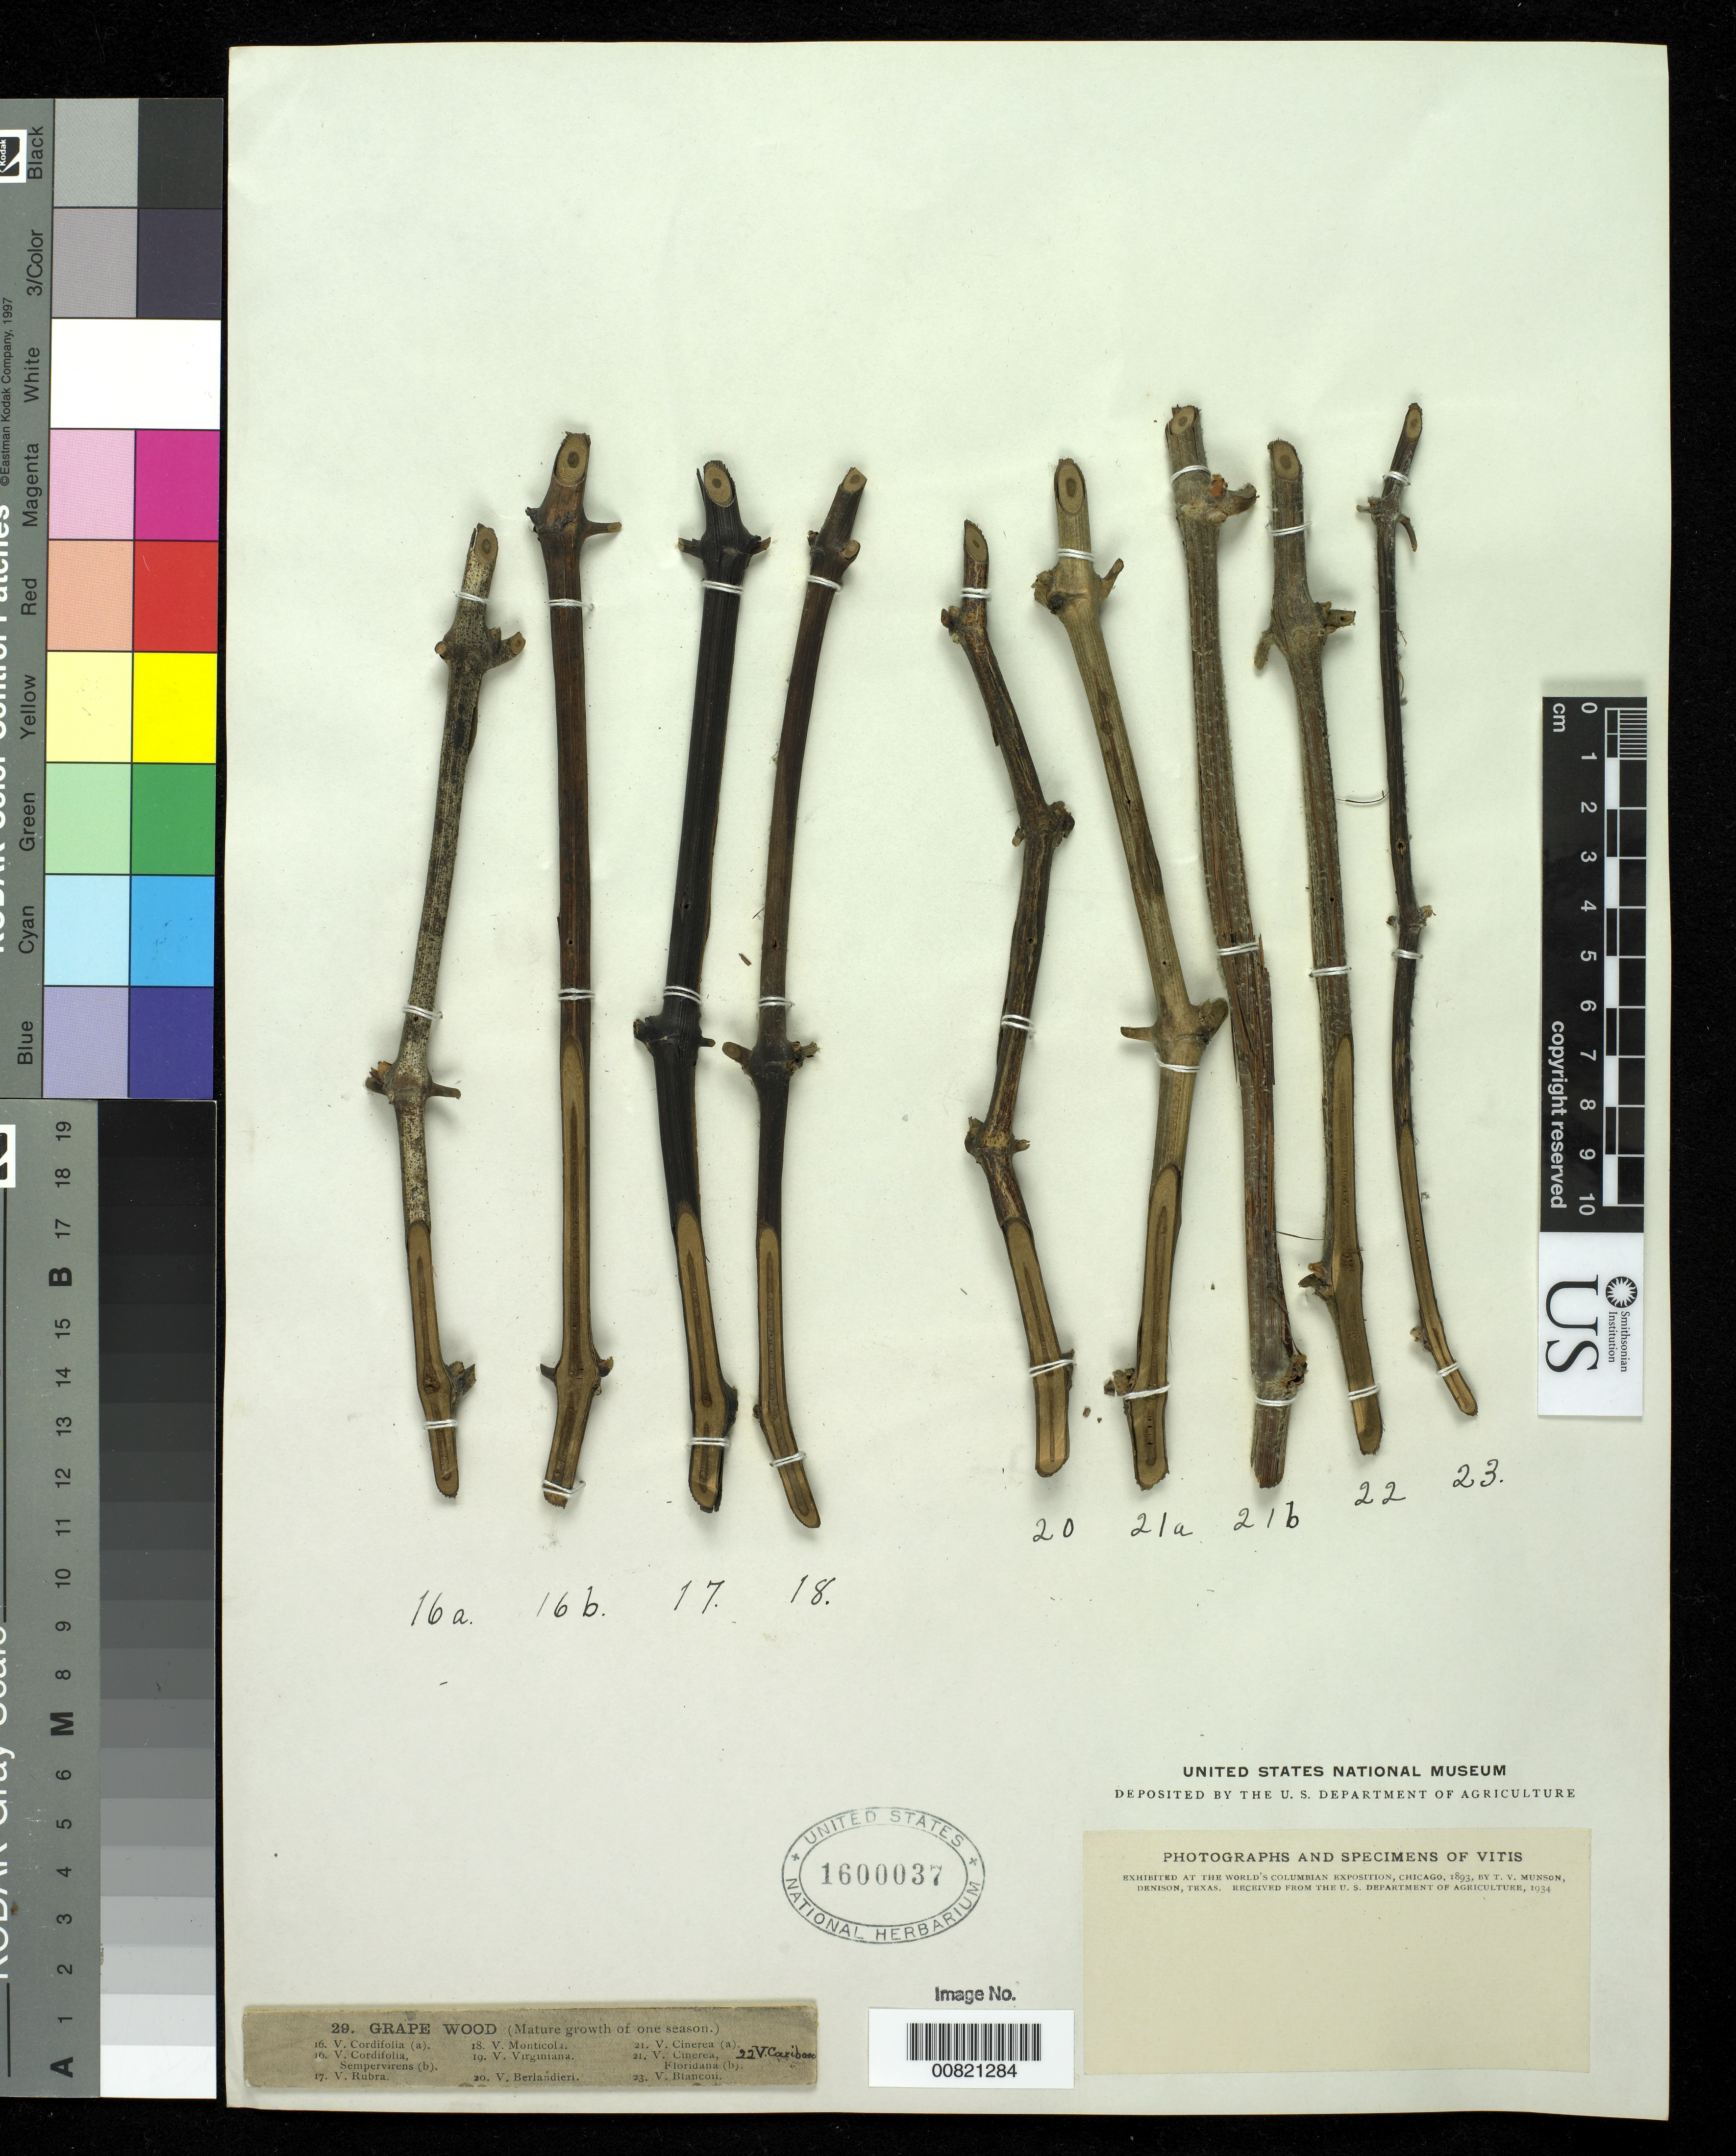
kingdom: Plantae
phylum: Tracheophyta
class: Magnoliopsida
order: Vitales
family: Vitaceae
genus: Vitis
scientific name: Vitis sp.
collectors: T. V. Munson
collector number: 29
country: United States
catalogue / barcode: US 1600037